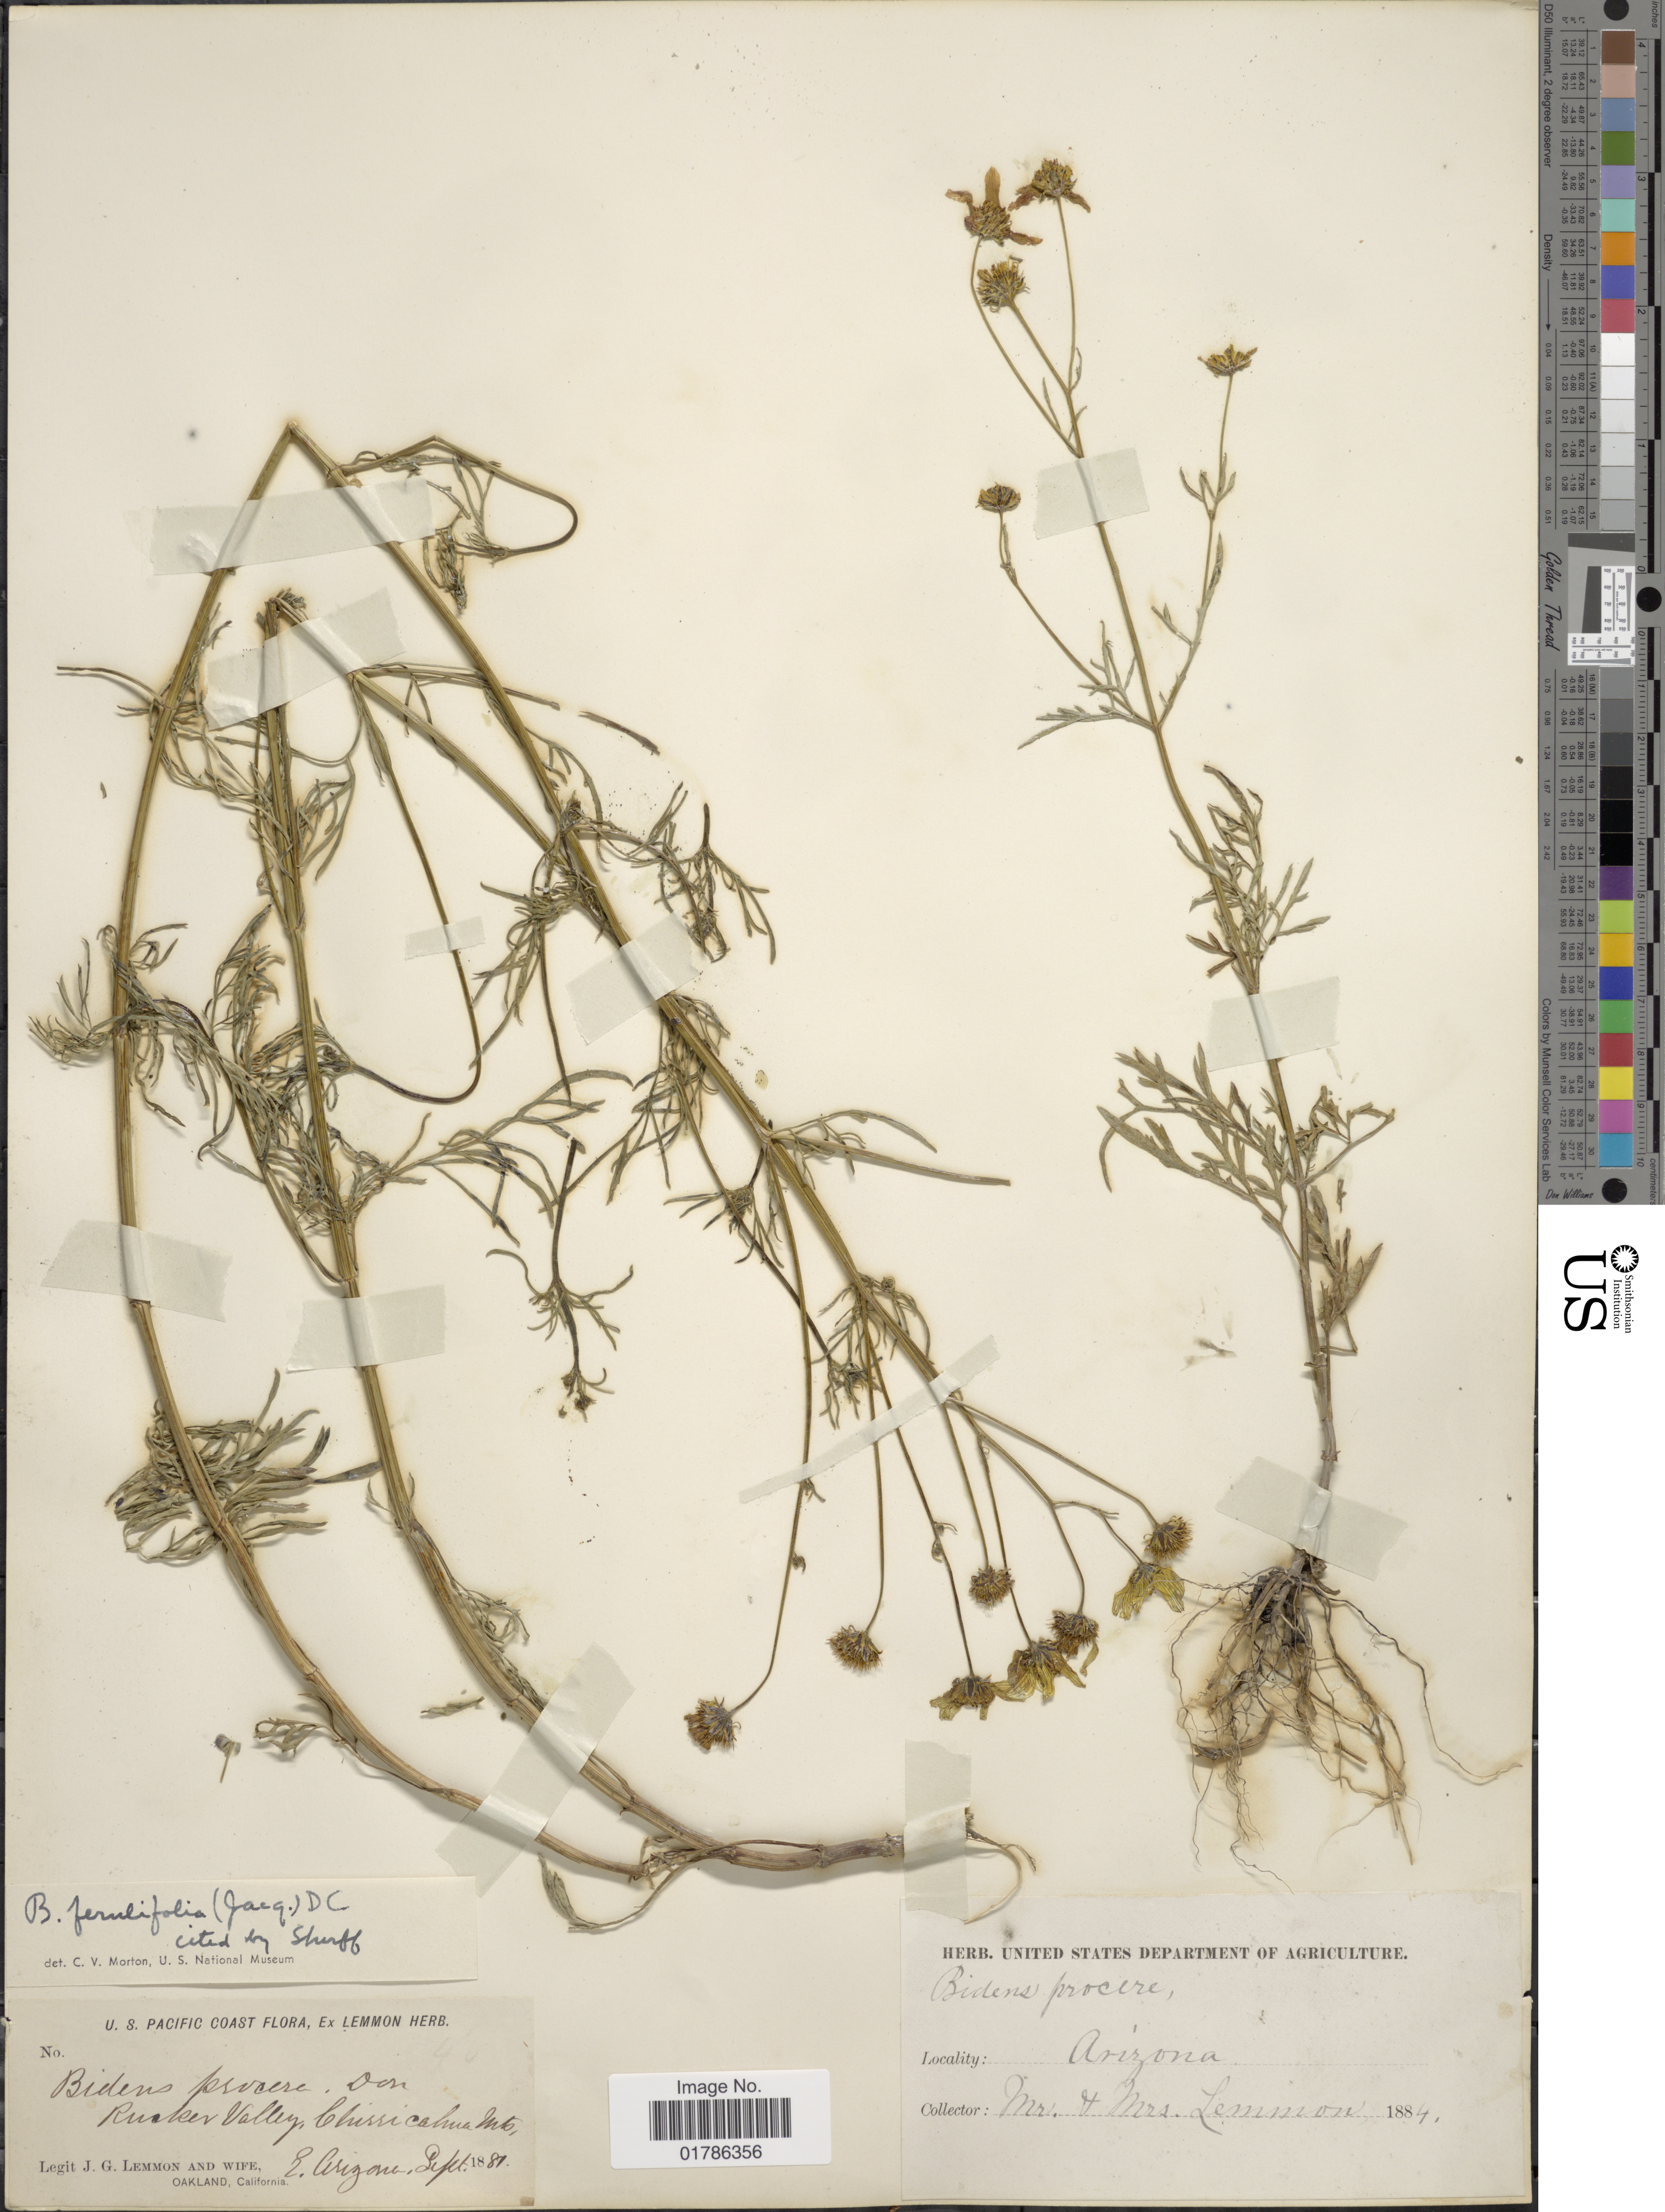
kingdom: Plantae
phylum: Tracheophyta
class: Magnoliopsida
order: Asterales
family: Asteraceae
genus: Bidens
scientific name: Bidens ferulaefolia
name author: (Jacq.) DC.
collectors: J. Lemmon & Mrs. J. G. Lemmon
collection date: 1881-09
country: United States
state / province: Arizona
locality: Chiricahua Mountains, Rucker Valley S. Arizona